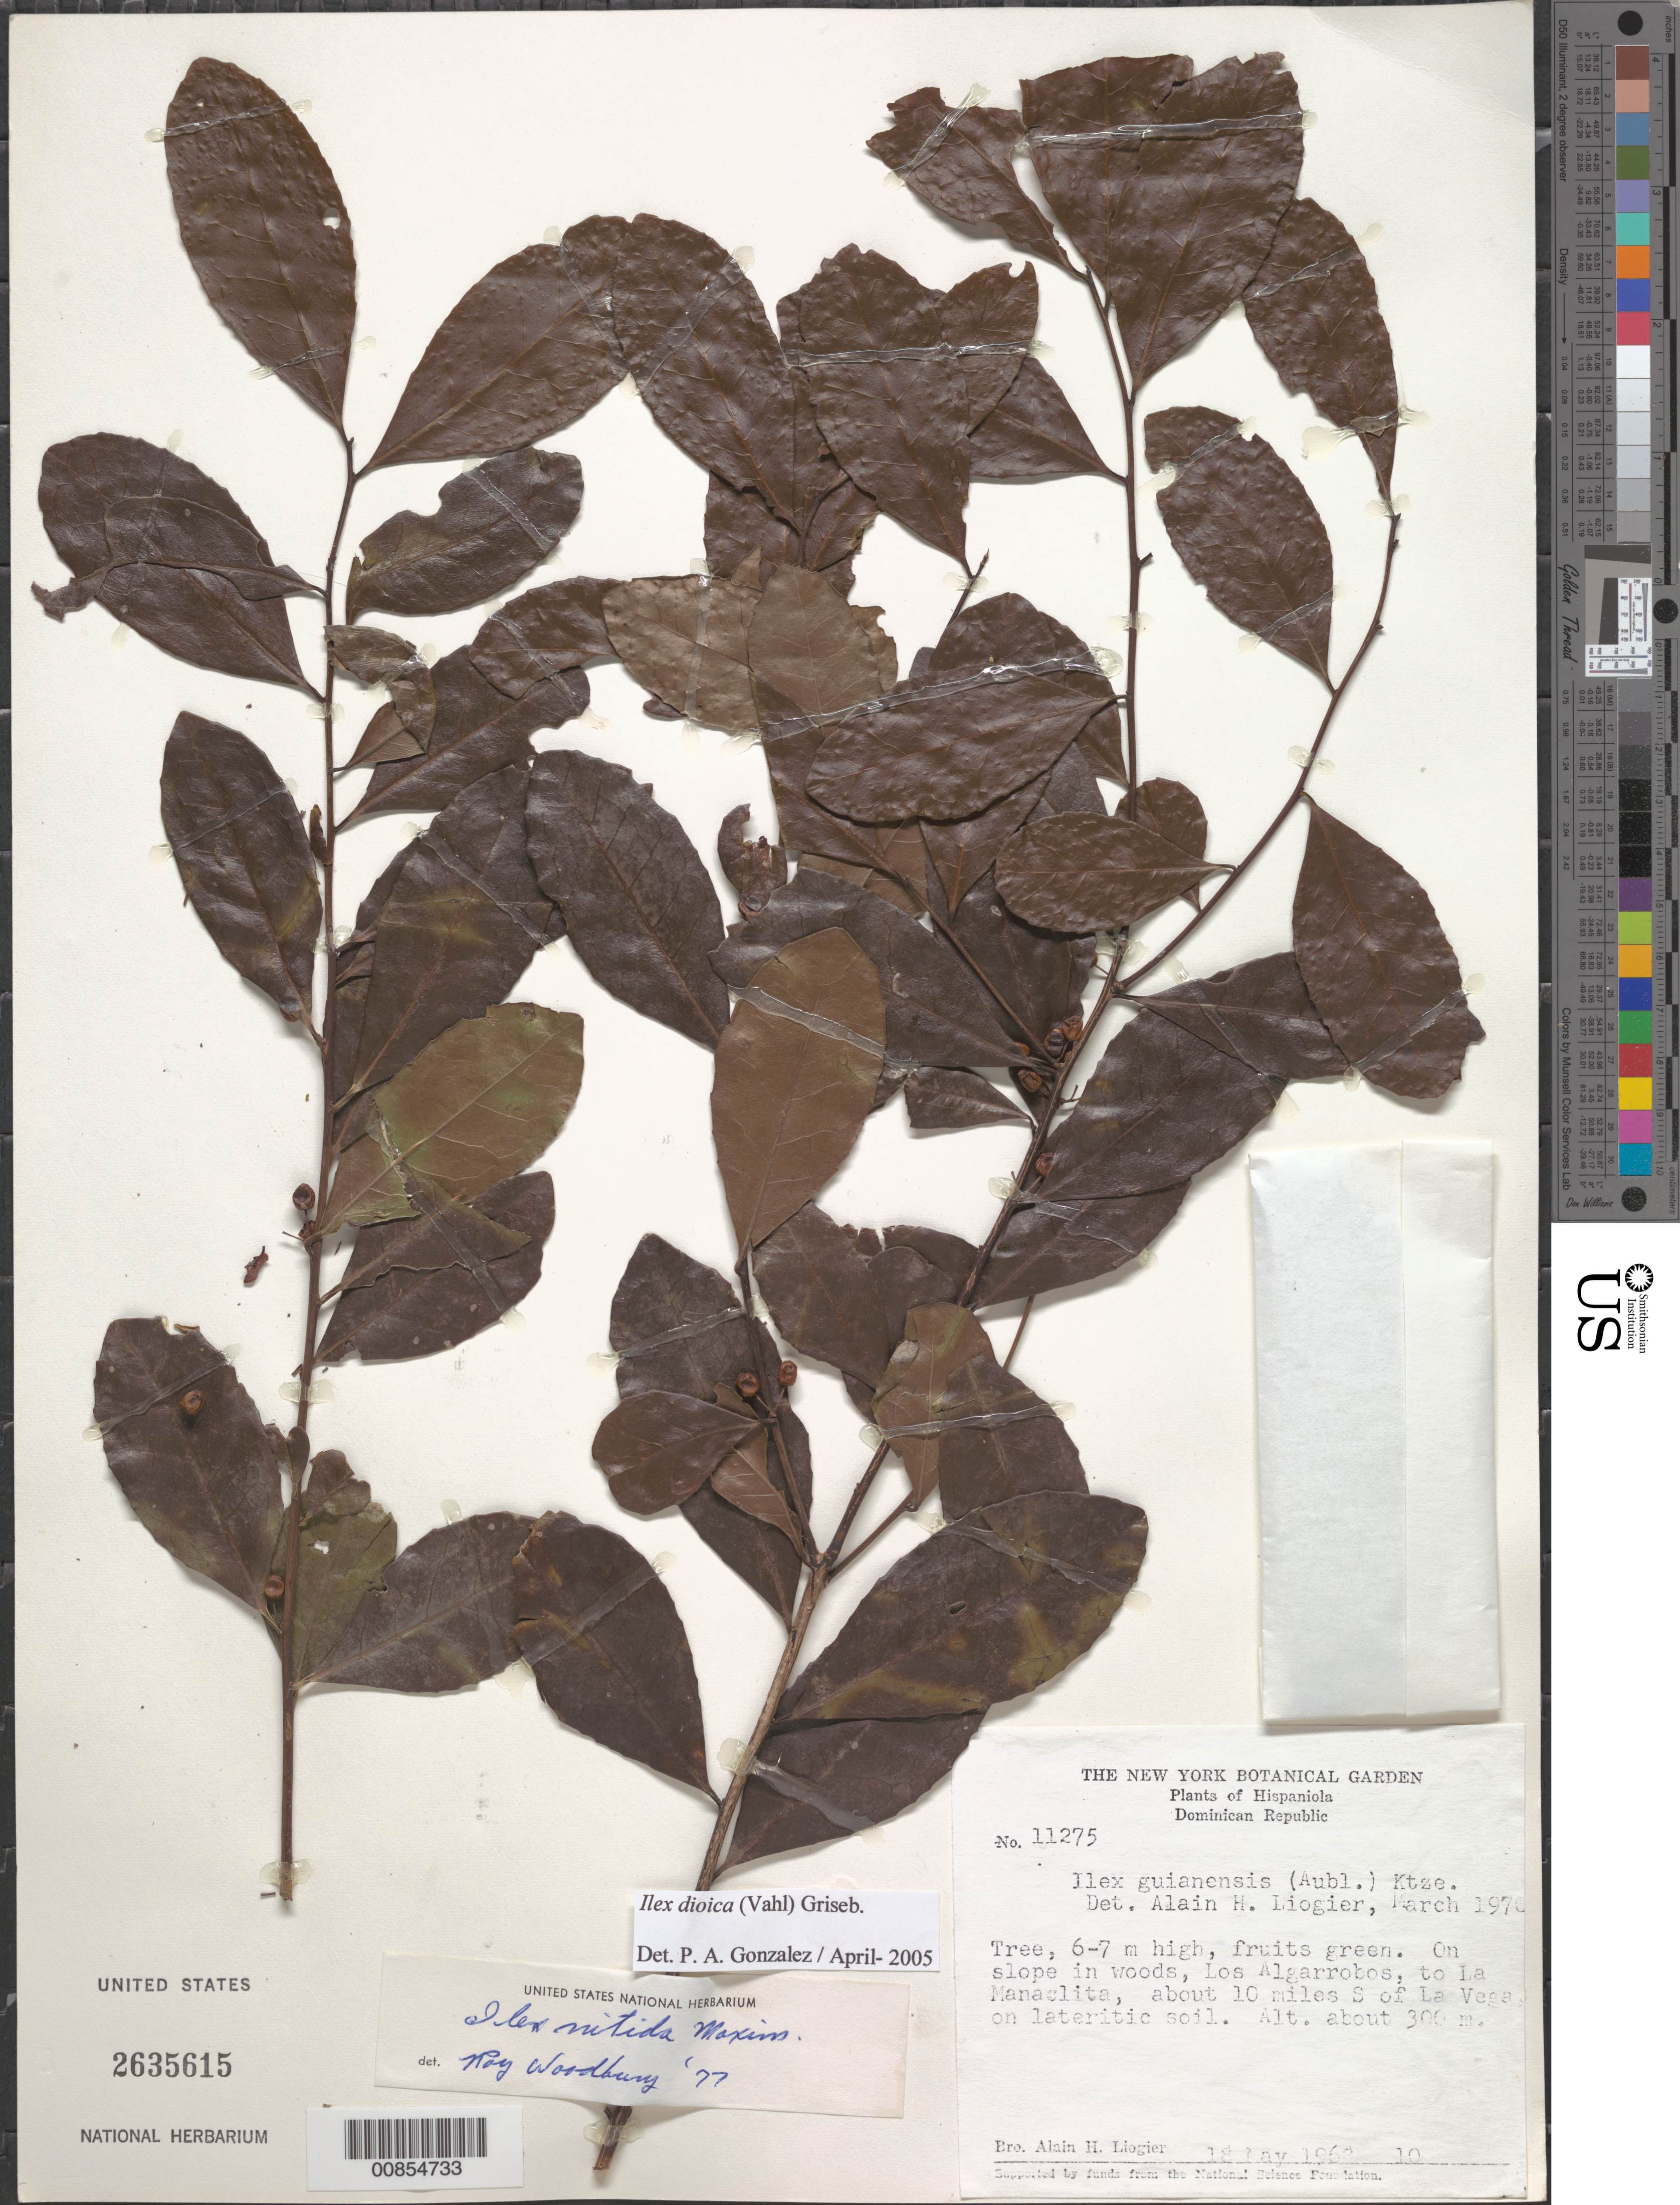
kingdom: Plantae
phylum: Tracheophyta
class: Magnoliopsida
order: Aquifoliales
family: Aquifoliaceae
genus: Ilex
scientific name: Ilex dioica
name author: (Vahl) Griseb.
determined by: González, P. A.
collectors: A. H. Liogier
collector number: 11275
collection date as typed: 18 May 1968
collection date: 1968-05-18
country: Dominican Republic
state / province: La Vega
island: Hispaniola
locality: Los Algarrobos, to La Manaclita, about 10 m S of La Vega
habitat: On slope in woods on lateritic soil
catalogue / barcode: US 2635615